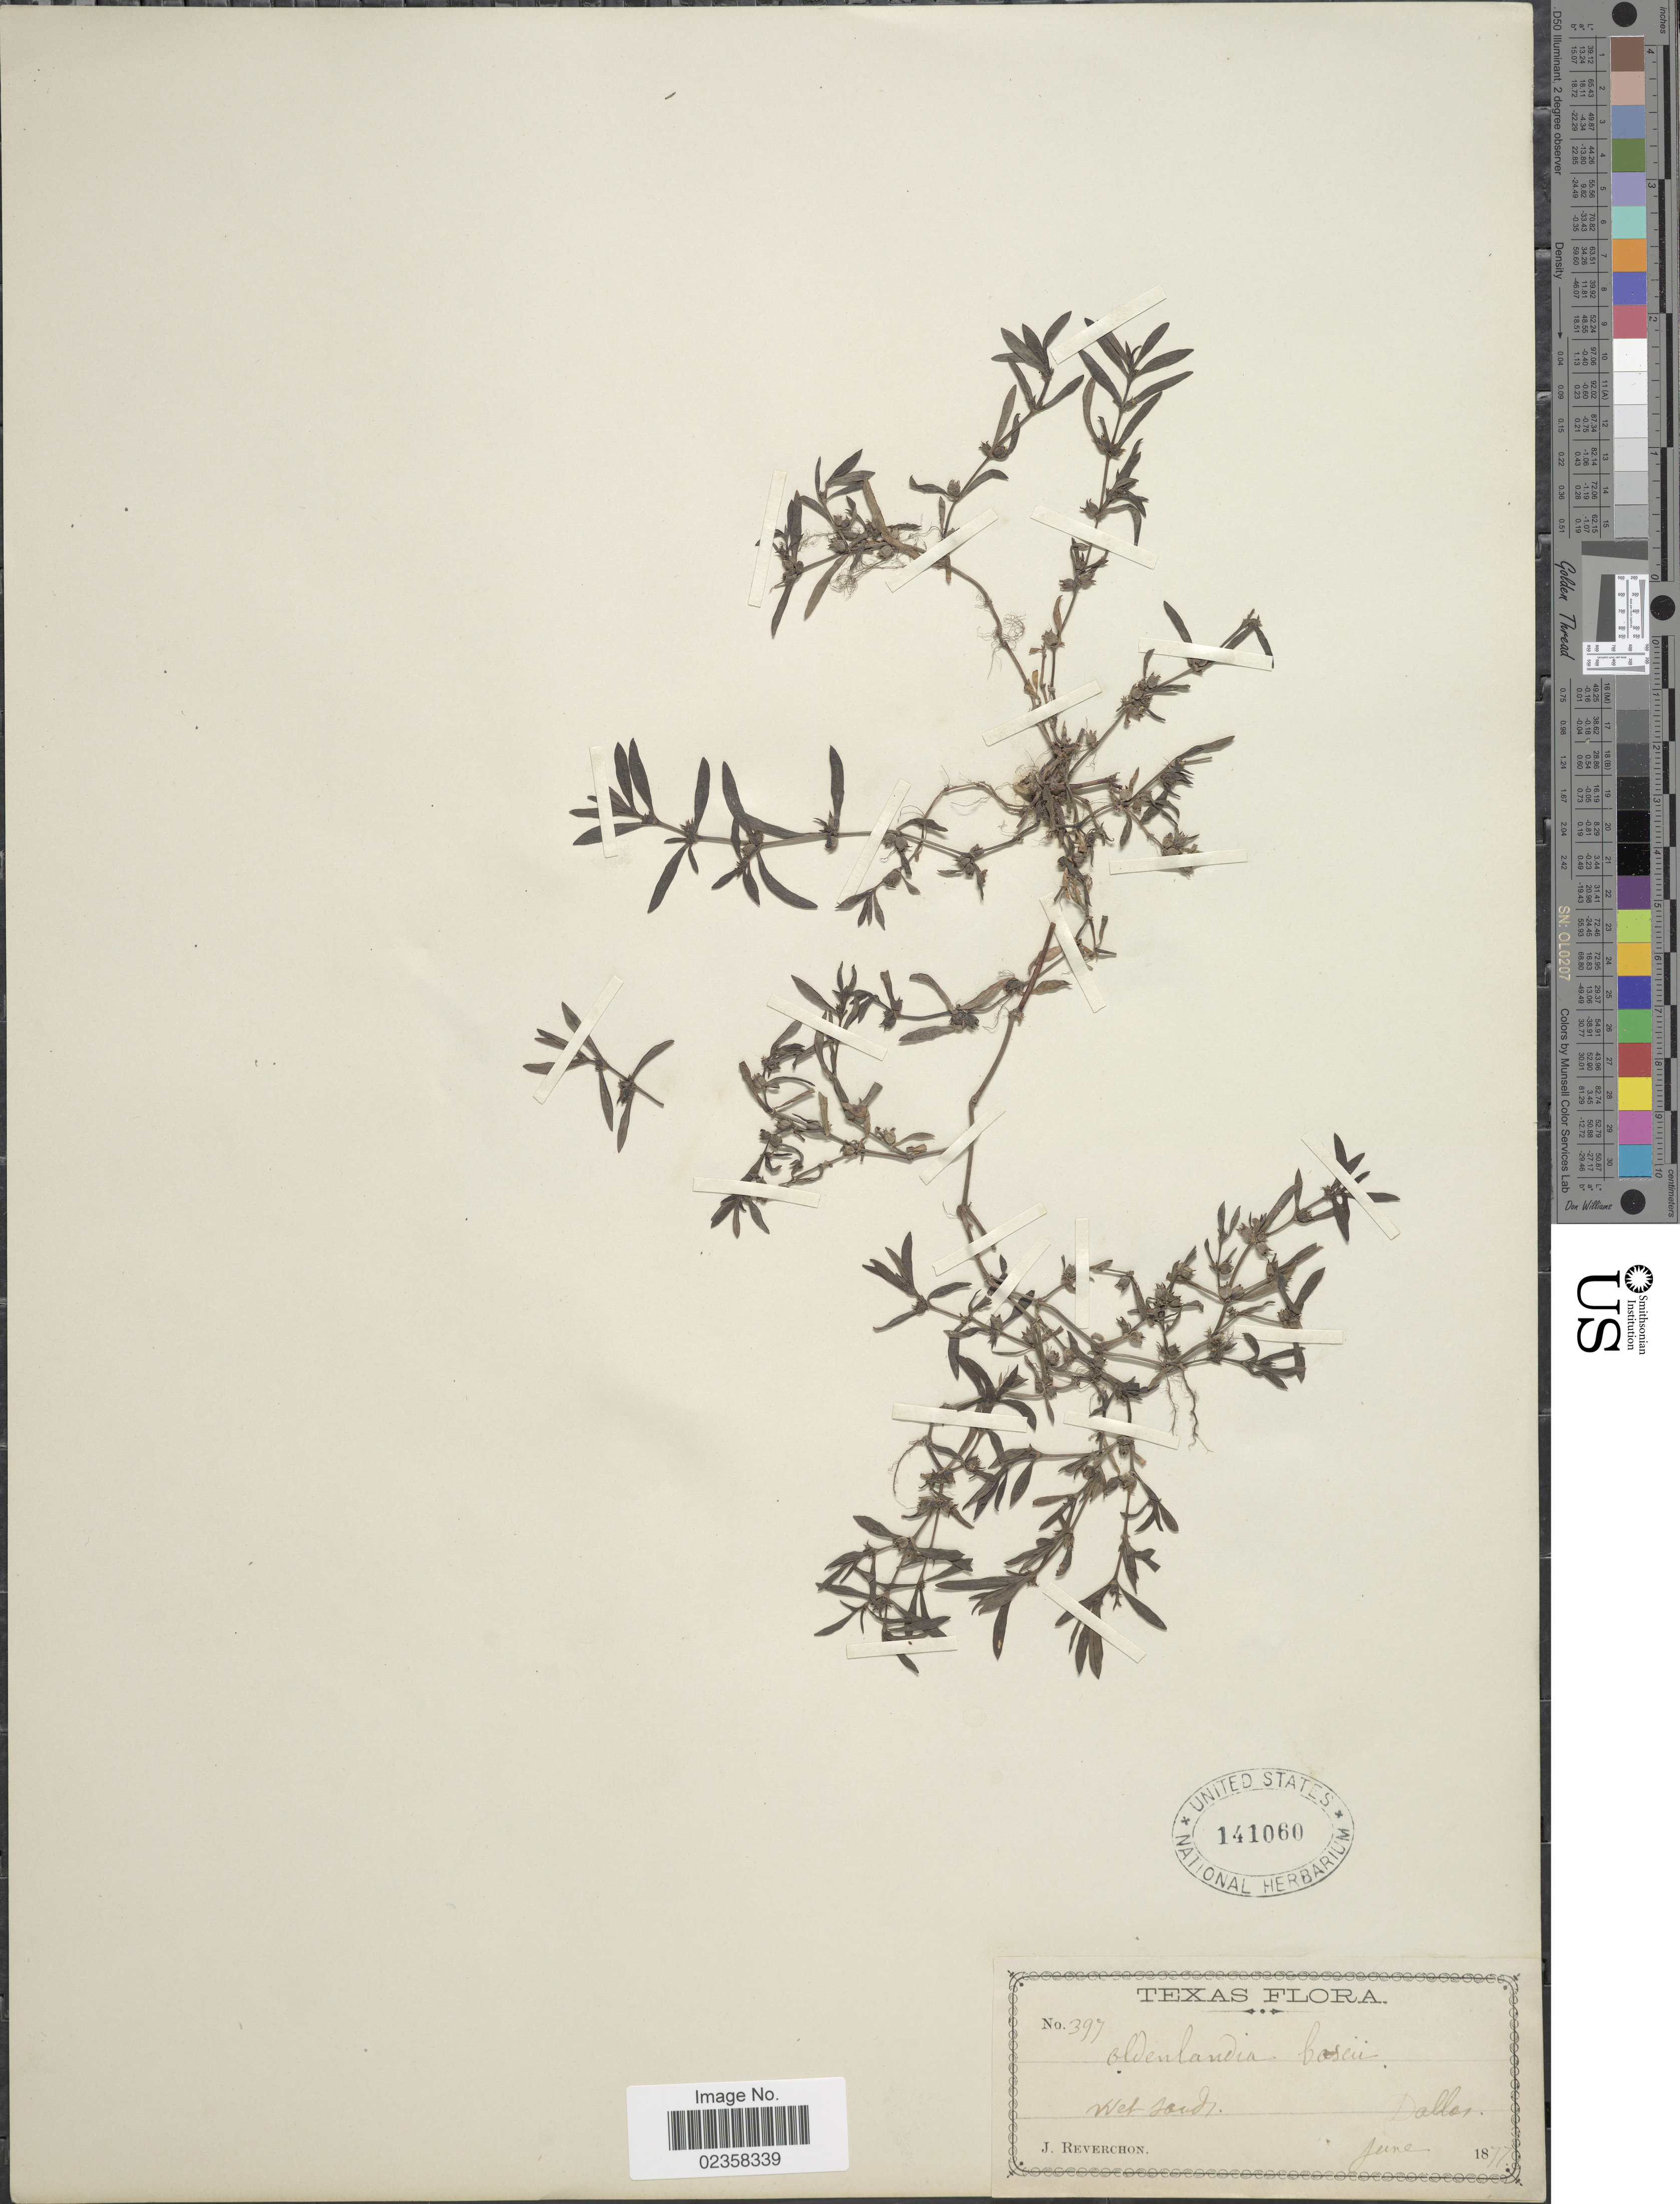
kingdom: Plantae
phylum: Tracheophyta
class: Magnoliopsida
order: Gentianales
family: Rubiaceae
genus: Oldenlandia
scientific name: Oldenlandia boscii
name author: (DC.) Chapm.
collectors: J. Reverchon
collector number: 397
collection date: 1877-06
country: United States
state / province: Texas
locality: Dallas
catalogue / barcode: US 141060